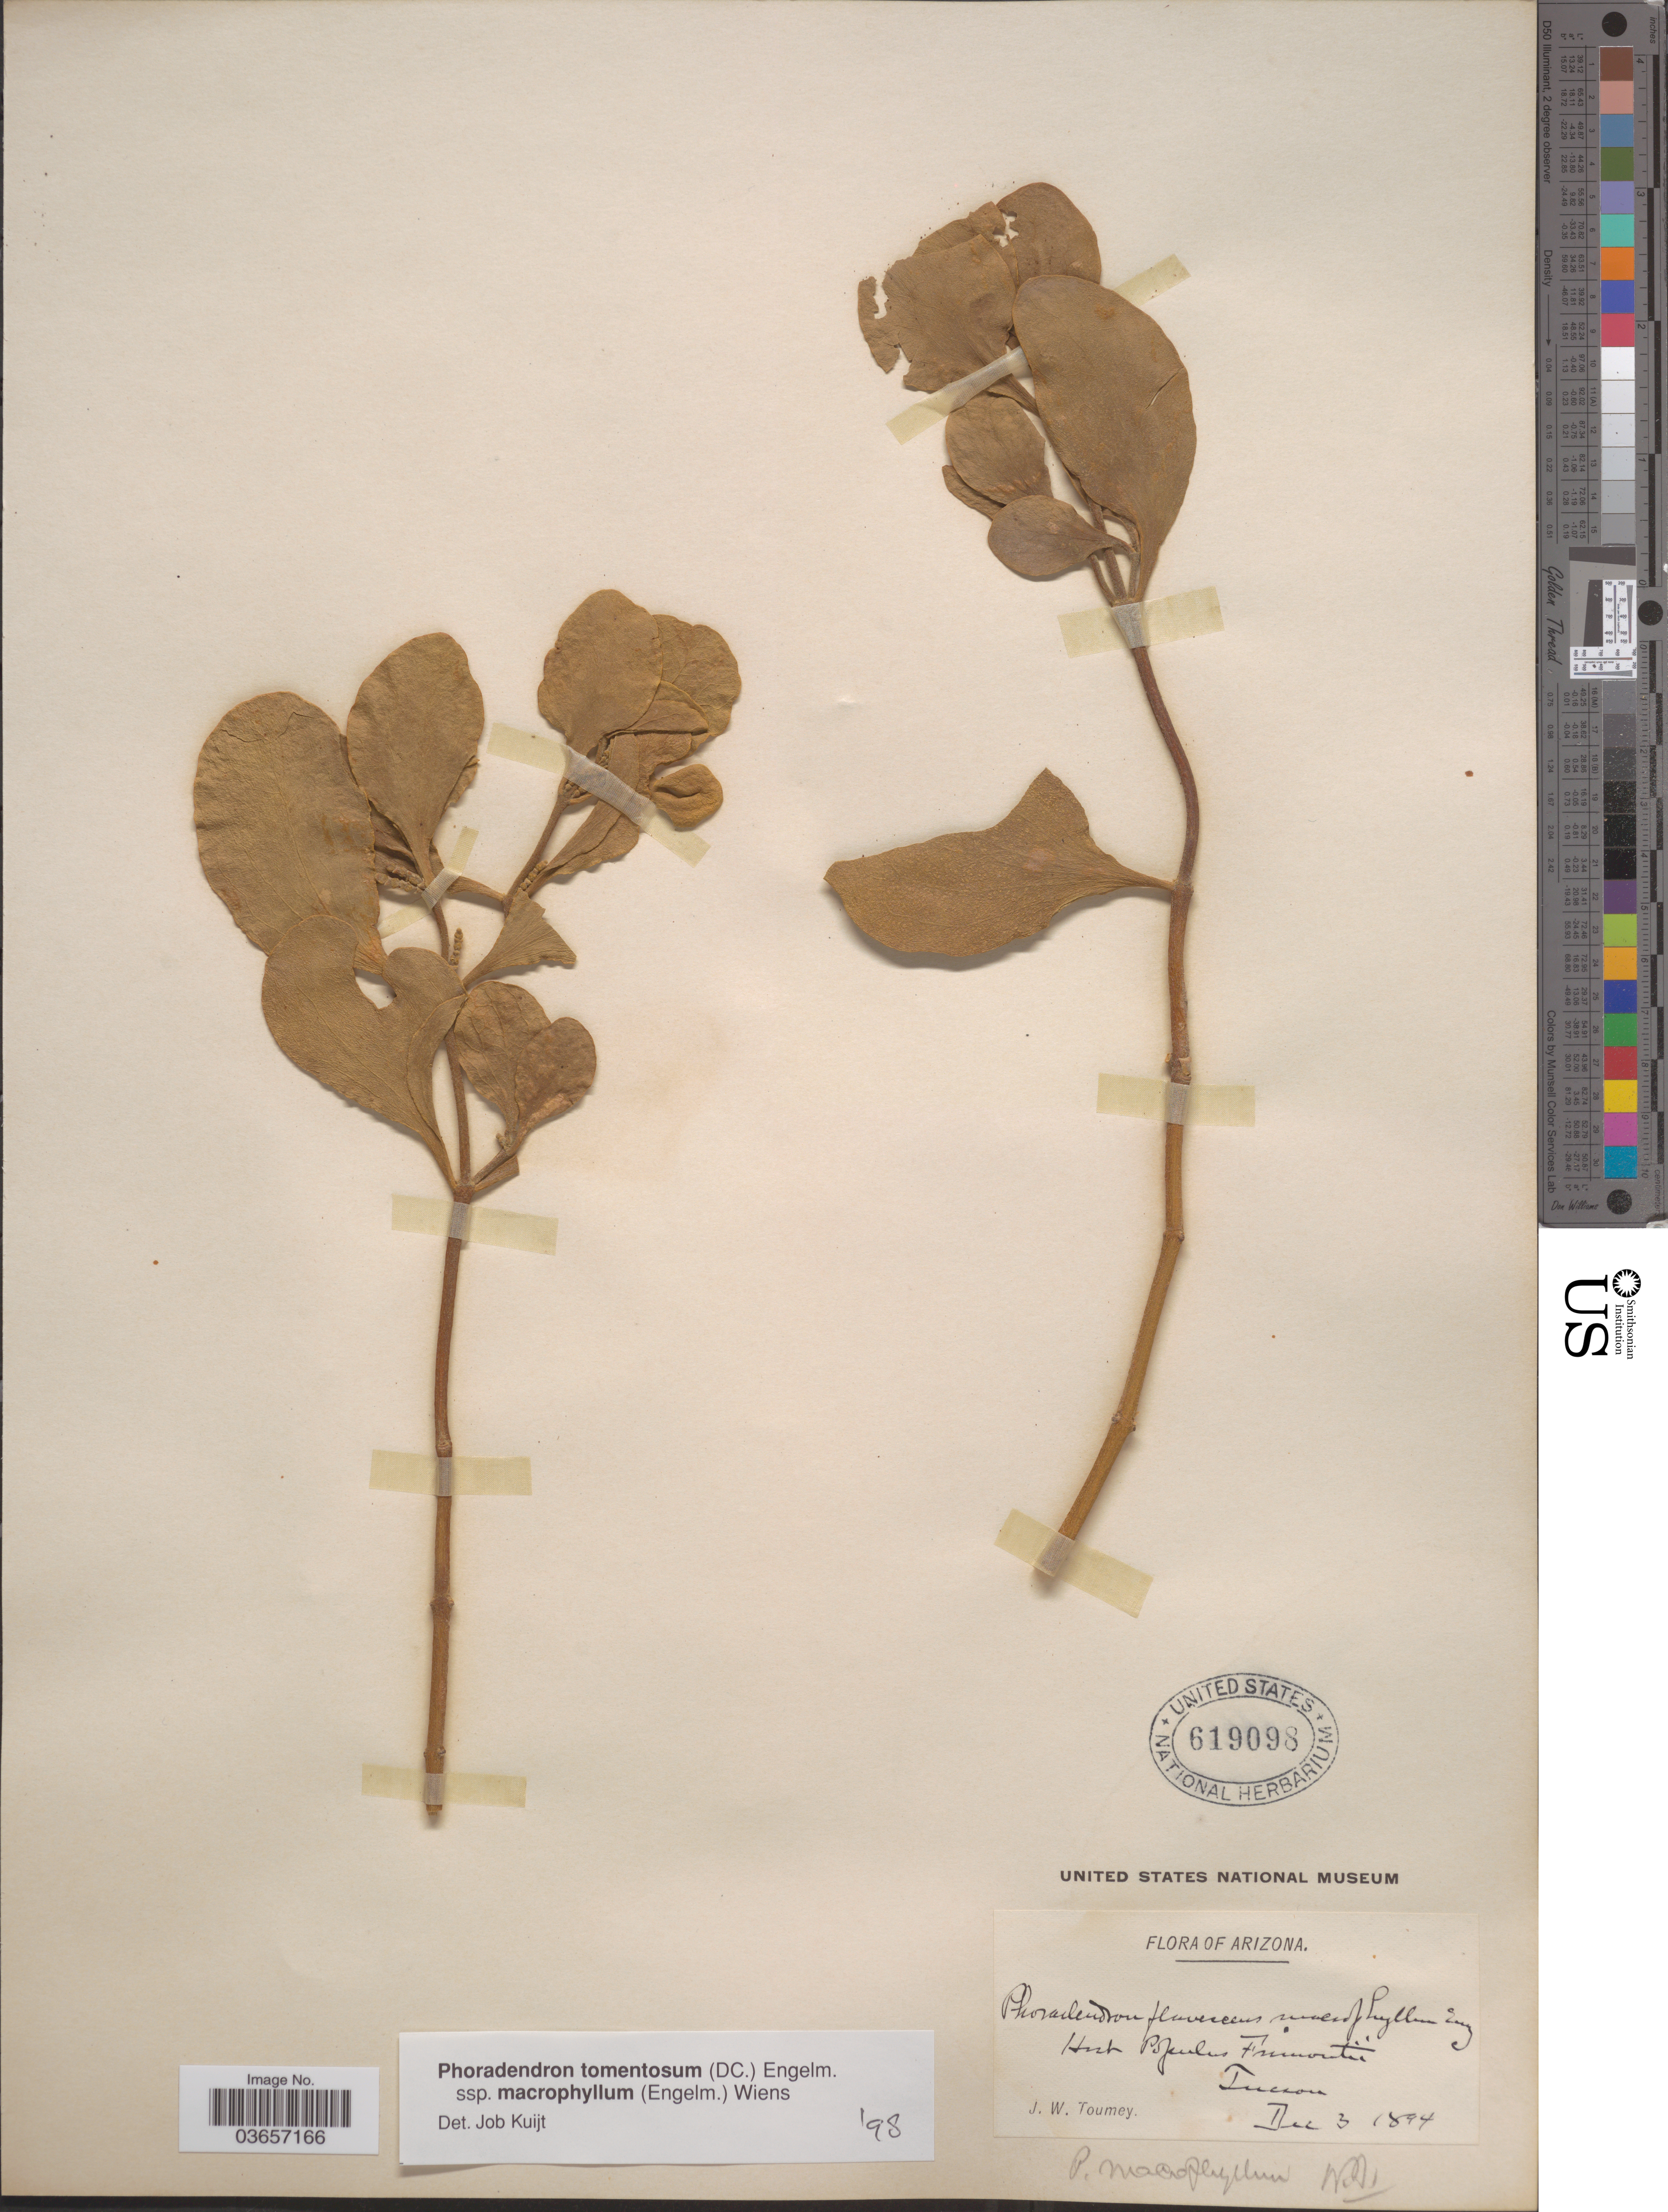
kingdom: Plantae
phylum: Tracheophyta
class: Magnoliopsida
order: Santalales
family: Viscaceae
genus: Phoradendron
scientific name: Phoradendron tomentosum subsp. macrophyllum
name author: DC.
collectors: J. W. Toumey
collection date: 1894-12-03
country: United States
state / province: Arizona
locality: Tucson.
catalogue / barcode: US 619098